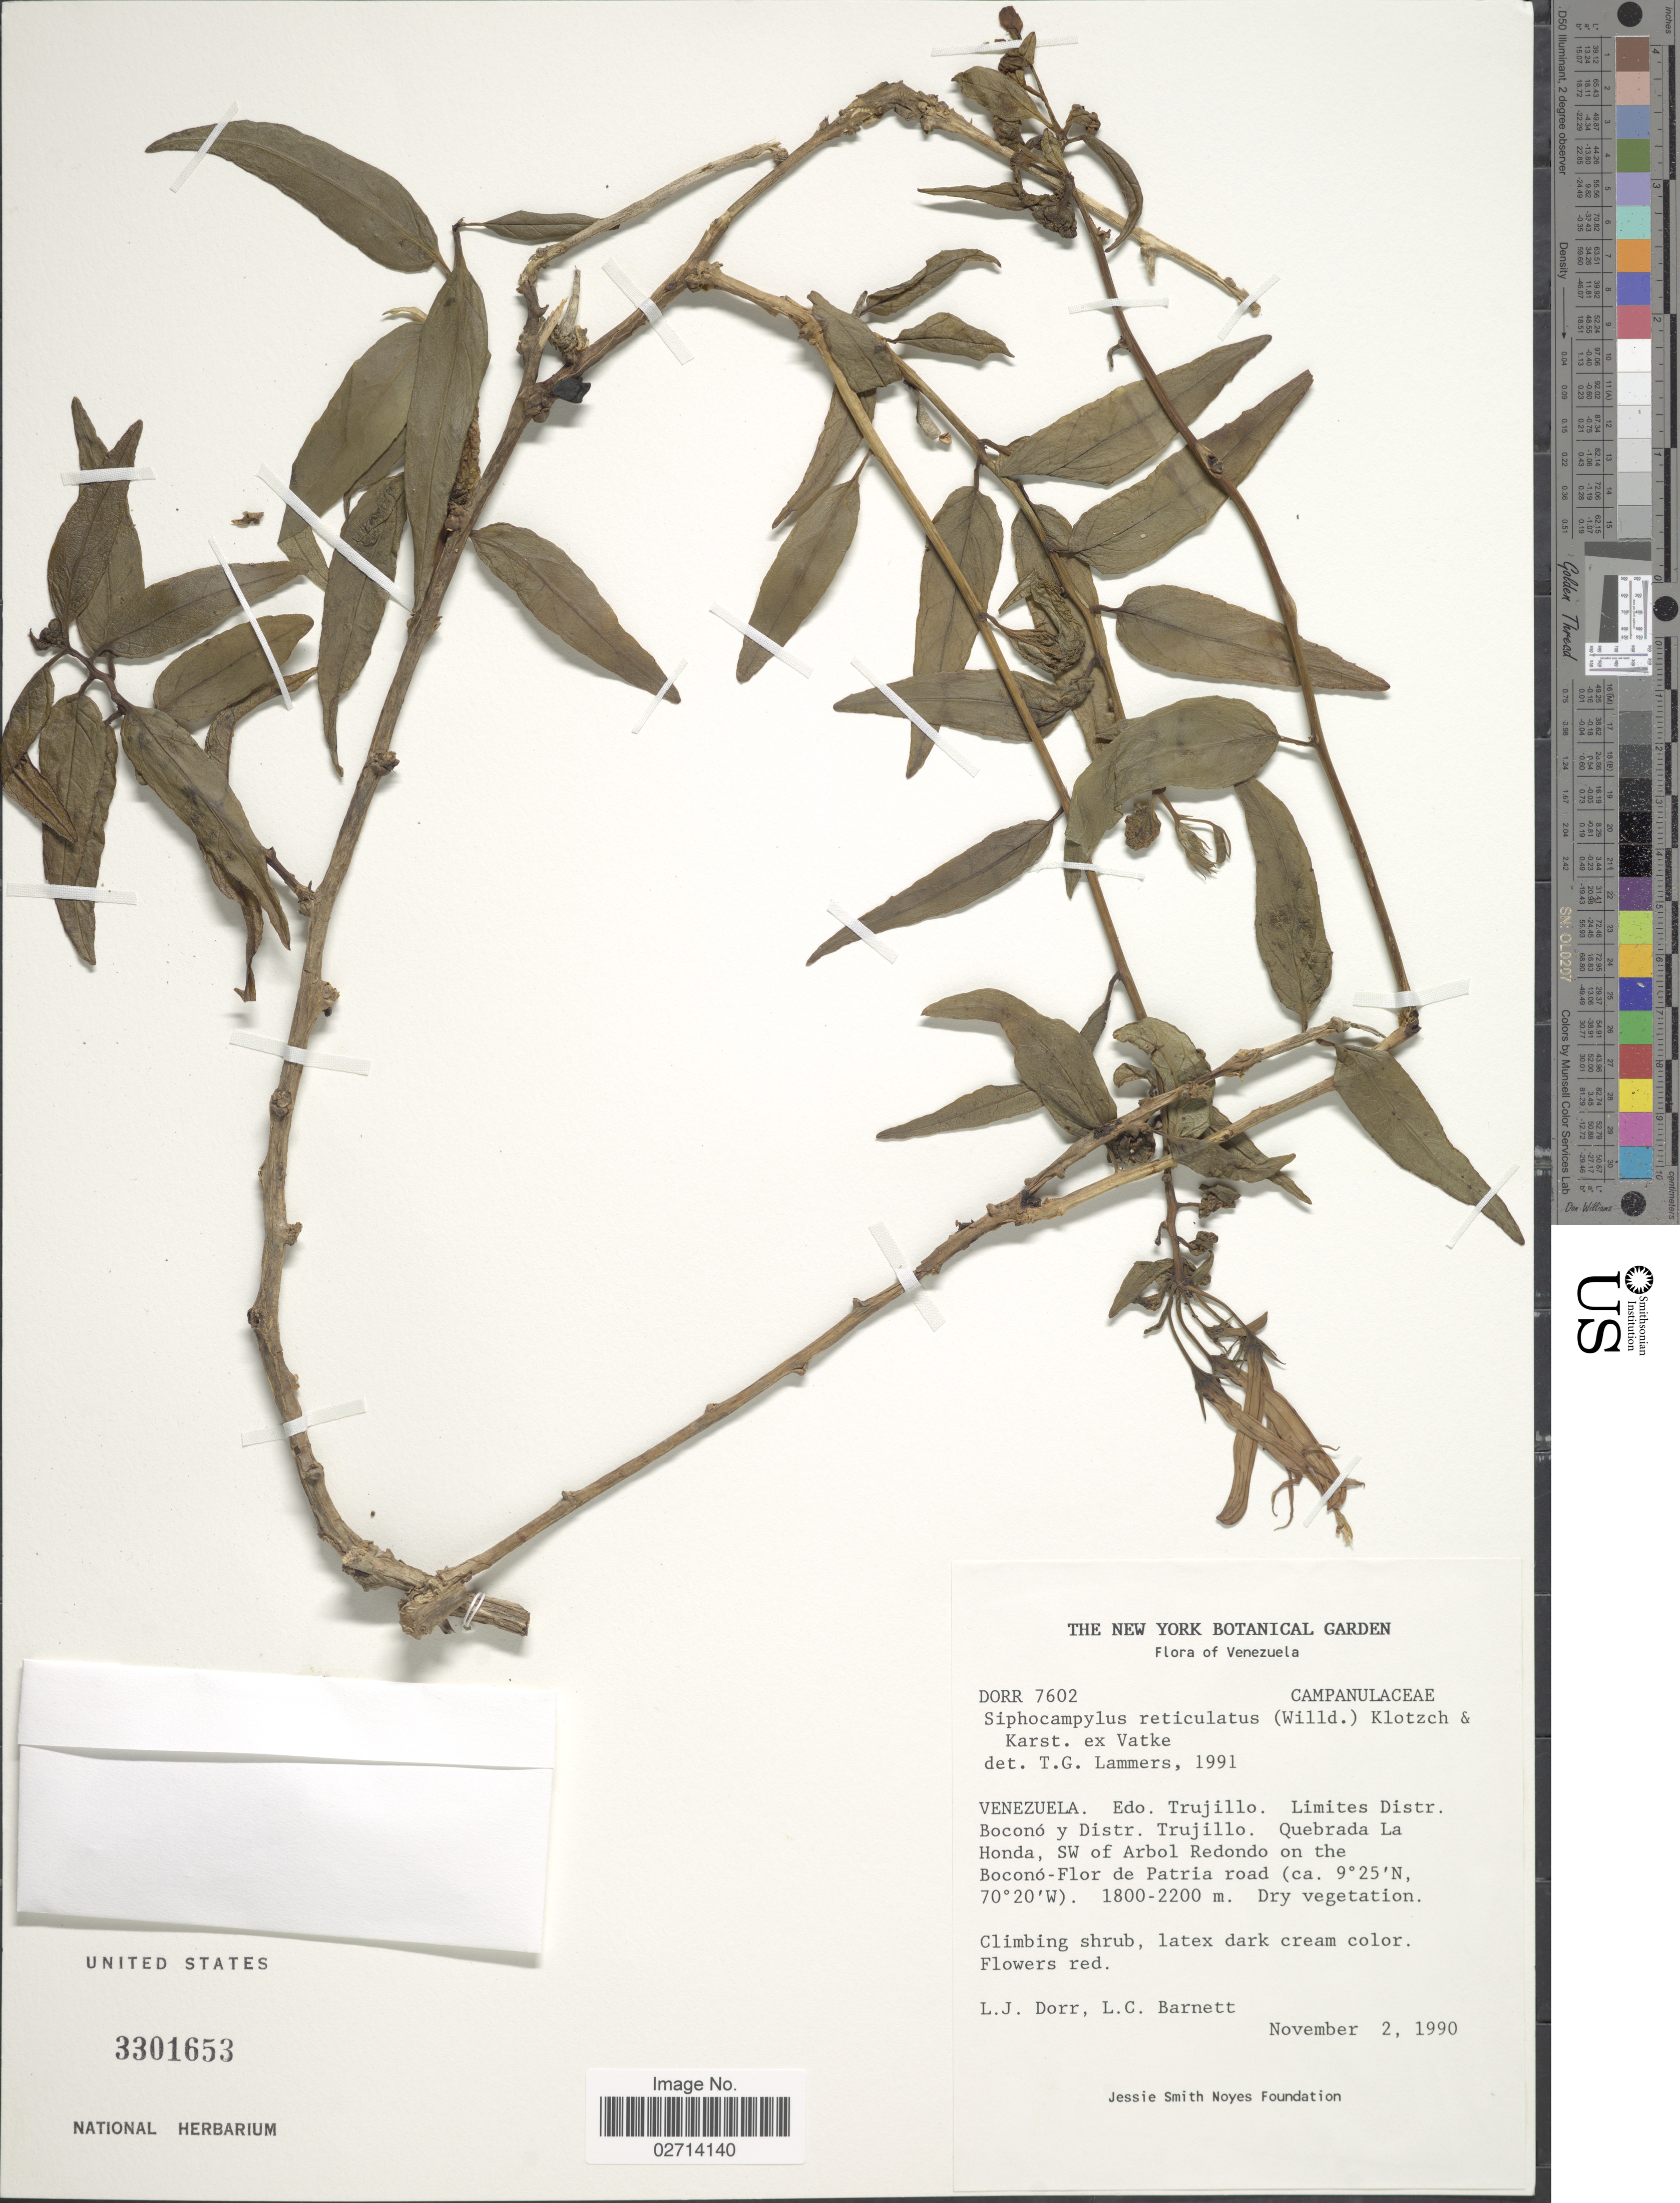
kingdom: Plantae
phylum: Tracheophyta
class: Magnoliopsida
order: Asterales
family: Campanulaceae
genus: Siphocampylus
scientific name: Siphocampylus reticulatus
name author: (Willd. ex Schult. & Roem.) Klotzsch & H. Karst. ex Vatke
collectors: L. J. Dorr & L. C. Barnett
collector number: DORR 7602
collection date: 1990-11-02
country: Venezuela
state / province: Trujillo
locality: Limites Distr. Boconó y Distr. Trujillo. Quebrada La Honda, SW of Arbol Redondo on the Boconó-Flor de Patria road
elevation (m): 1800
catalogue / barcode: US 3301653